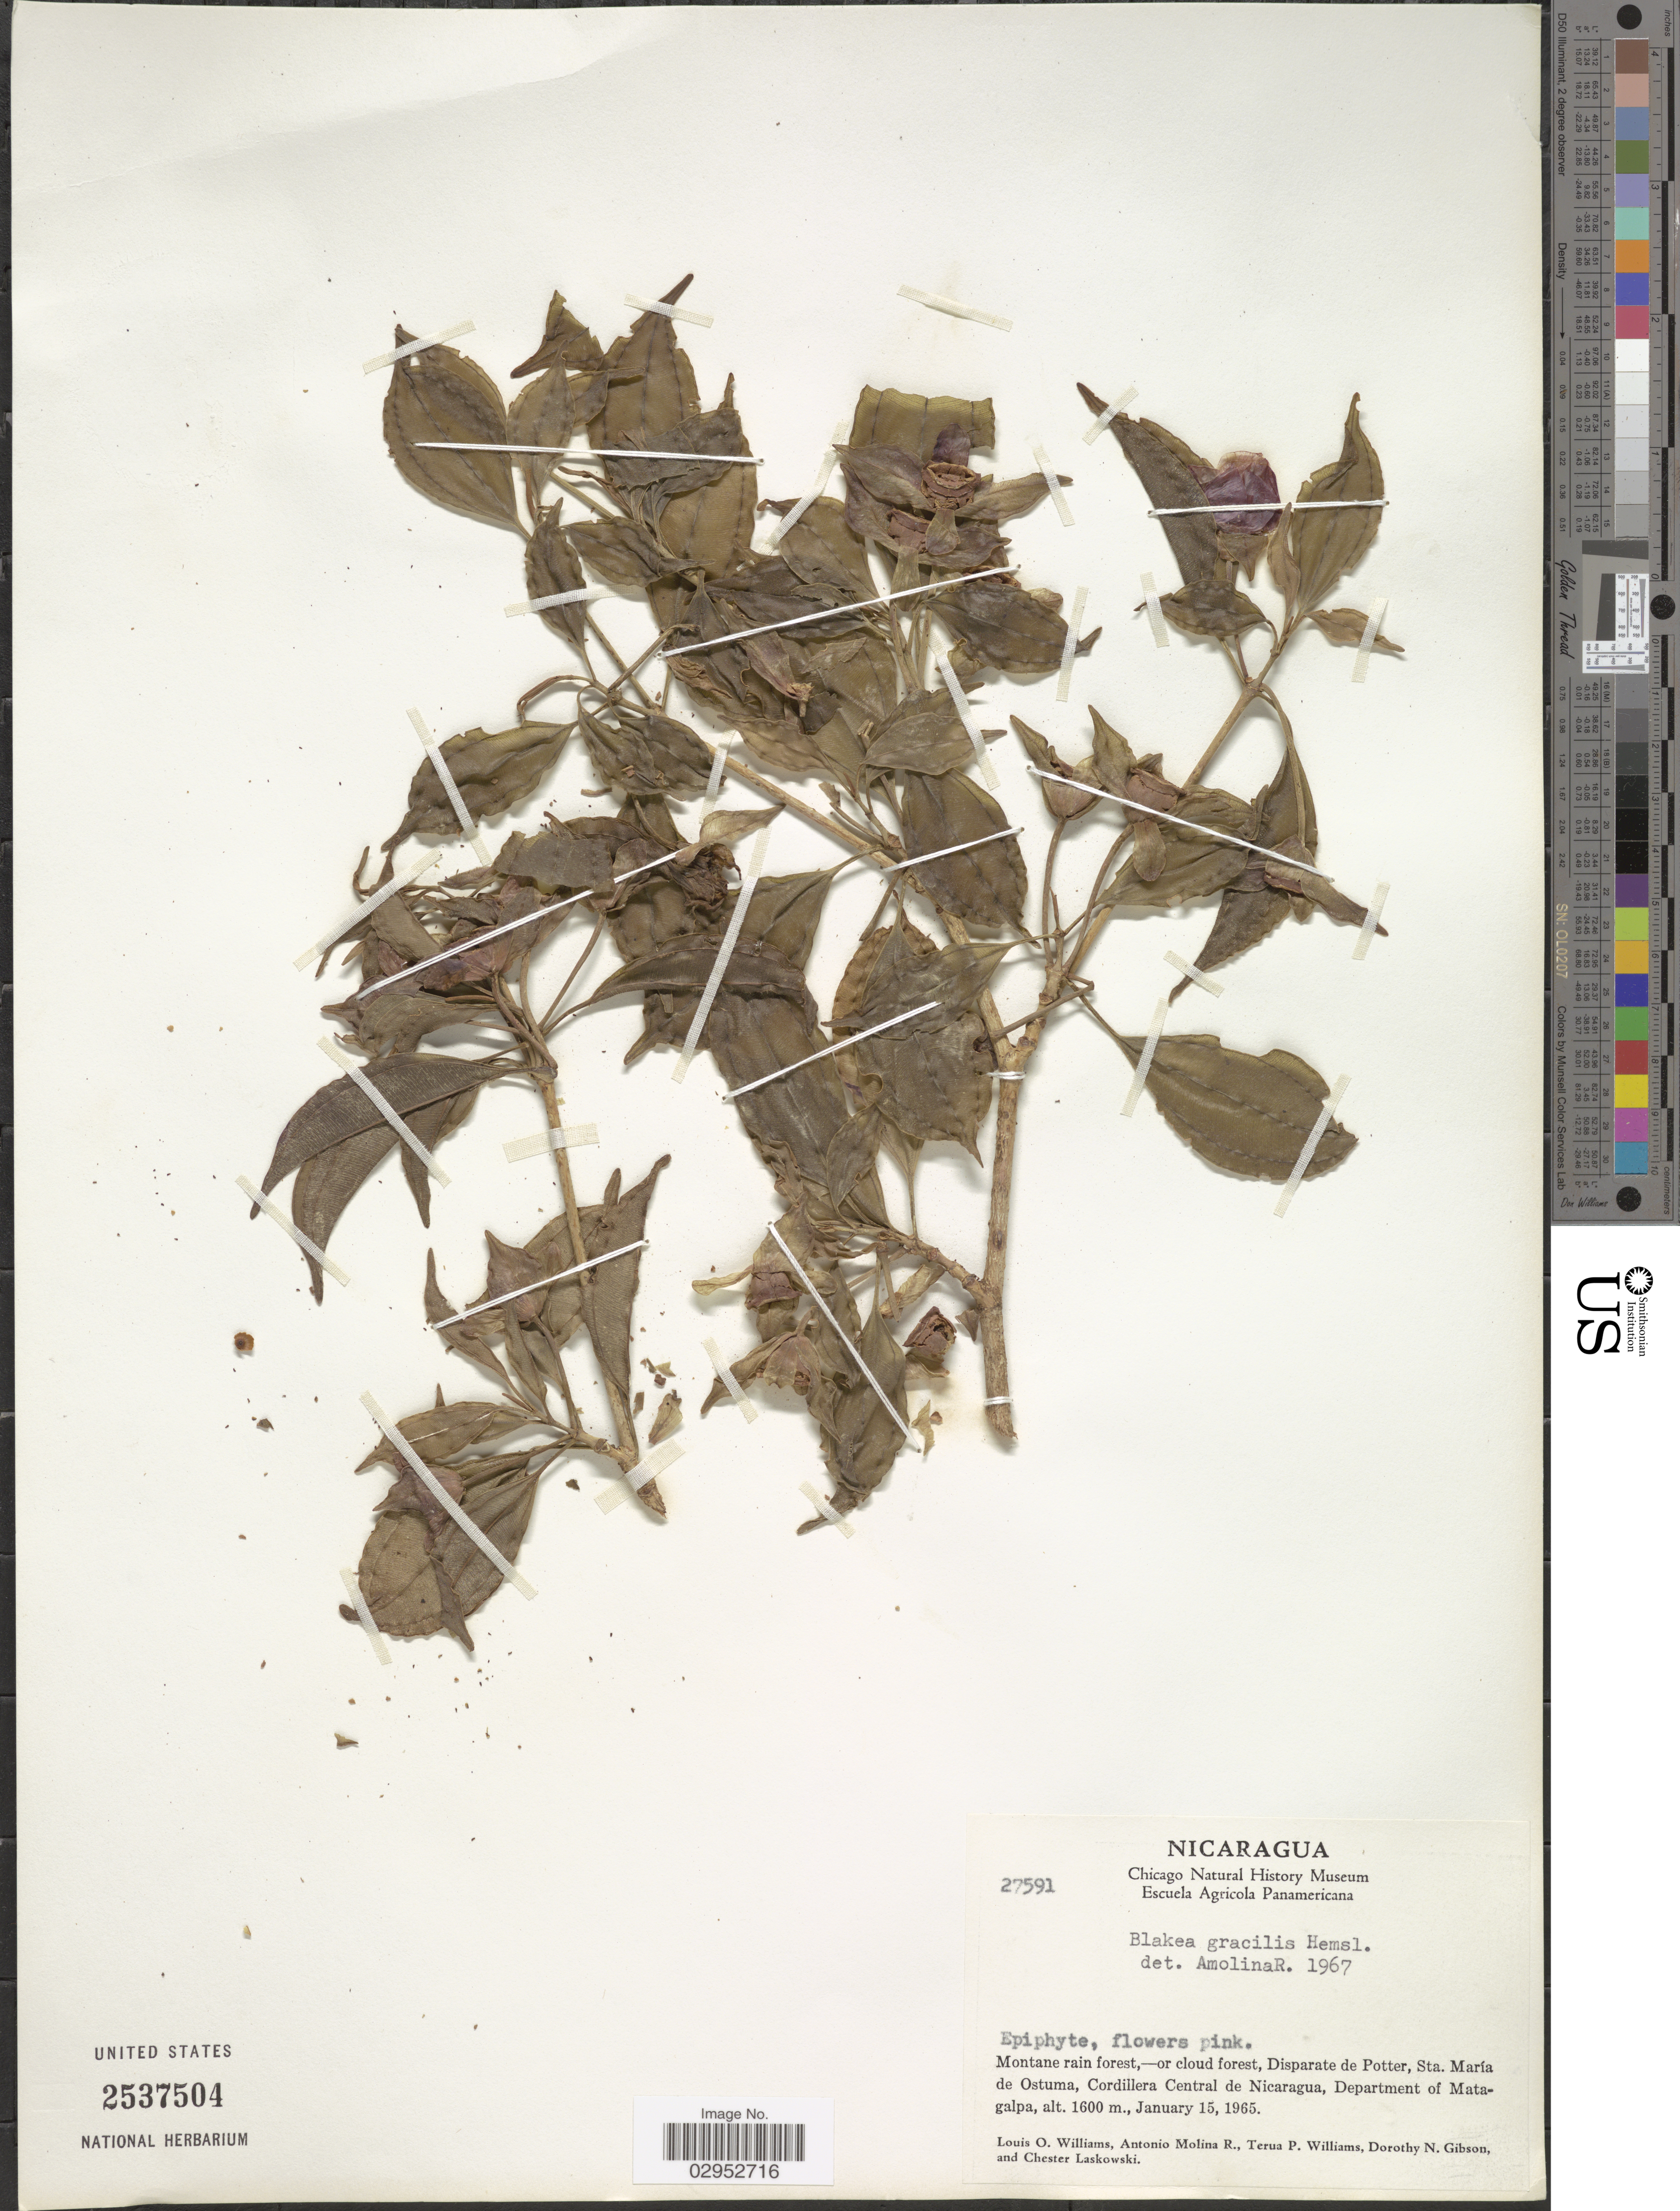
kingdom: Plantae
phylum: Tracheophyta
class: Magnoliopsida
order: Myrtales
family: Melastomataceae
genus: Blakea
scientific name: Blakea gracilis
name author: Hemsl.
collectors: L. O. Williams, A. Molina R., T. Williams, D. N. Gibson & C. Laskowski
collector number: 27591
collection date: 1965-01-15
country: Nicaragua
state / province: Matagalpa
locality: Montane rain forest, - or cloud forest, Disparate de Potter, Sta. María de Ostuma, Cordillera Central de Nicaragua, Department of Matagalpa.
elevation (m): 1600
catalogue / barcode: US 2537504